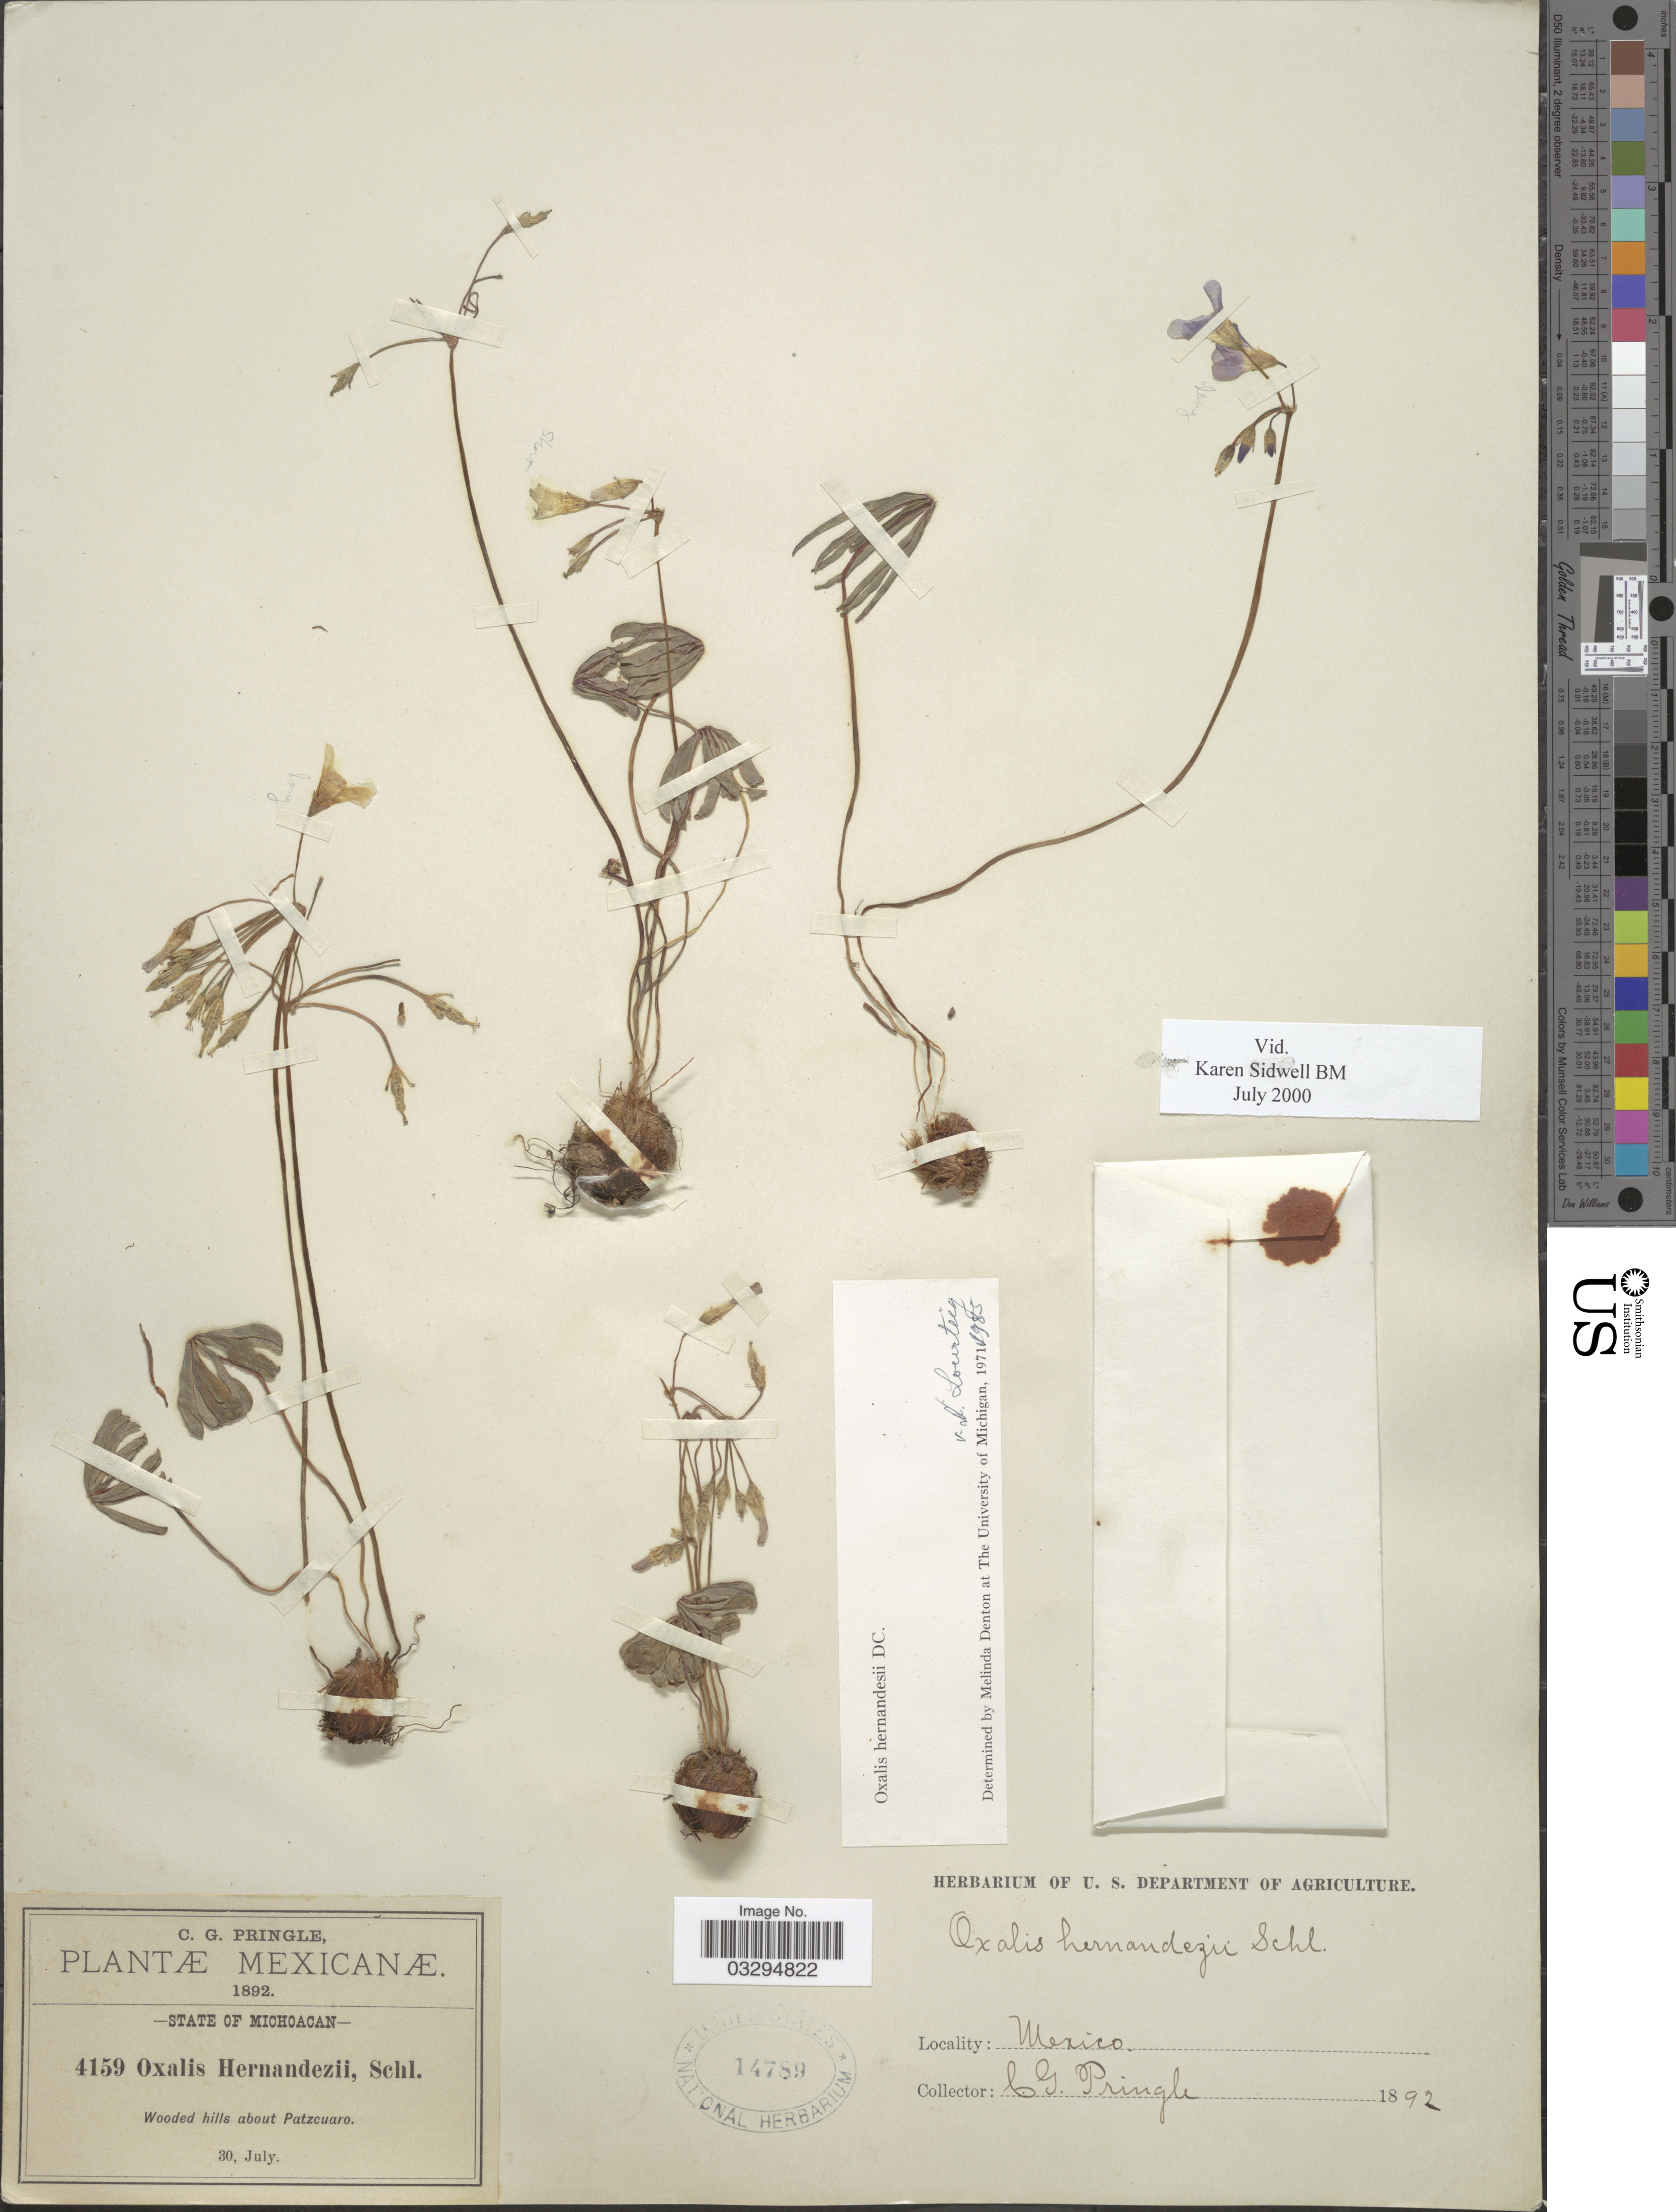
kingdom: Plantae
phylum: Tracheophyta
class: Magnoliopsida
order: Oxalidales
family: Oxalidaceae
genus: Oxalis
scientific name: Oxalis hernandezii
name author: Moc. & Sessé ex DC.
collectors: C. G. Pringle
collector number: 4159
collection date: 1892-07-30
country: Mexico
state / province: Michoacán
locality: Wooded hills about Patzcuaro.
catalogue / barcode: US 14789